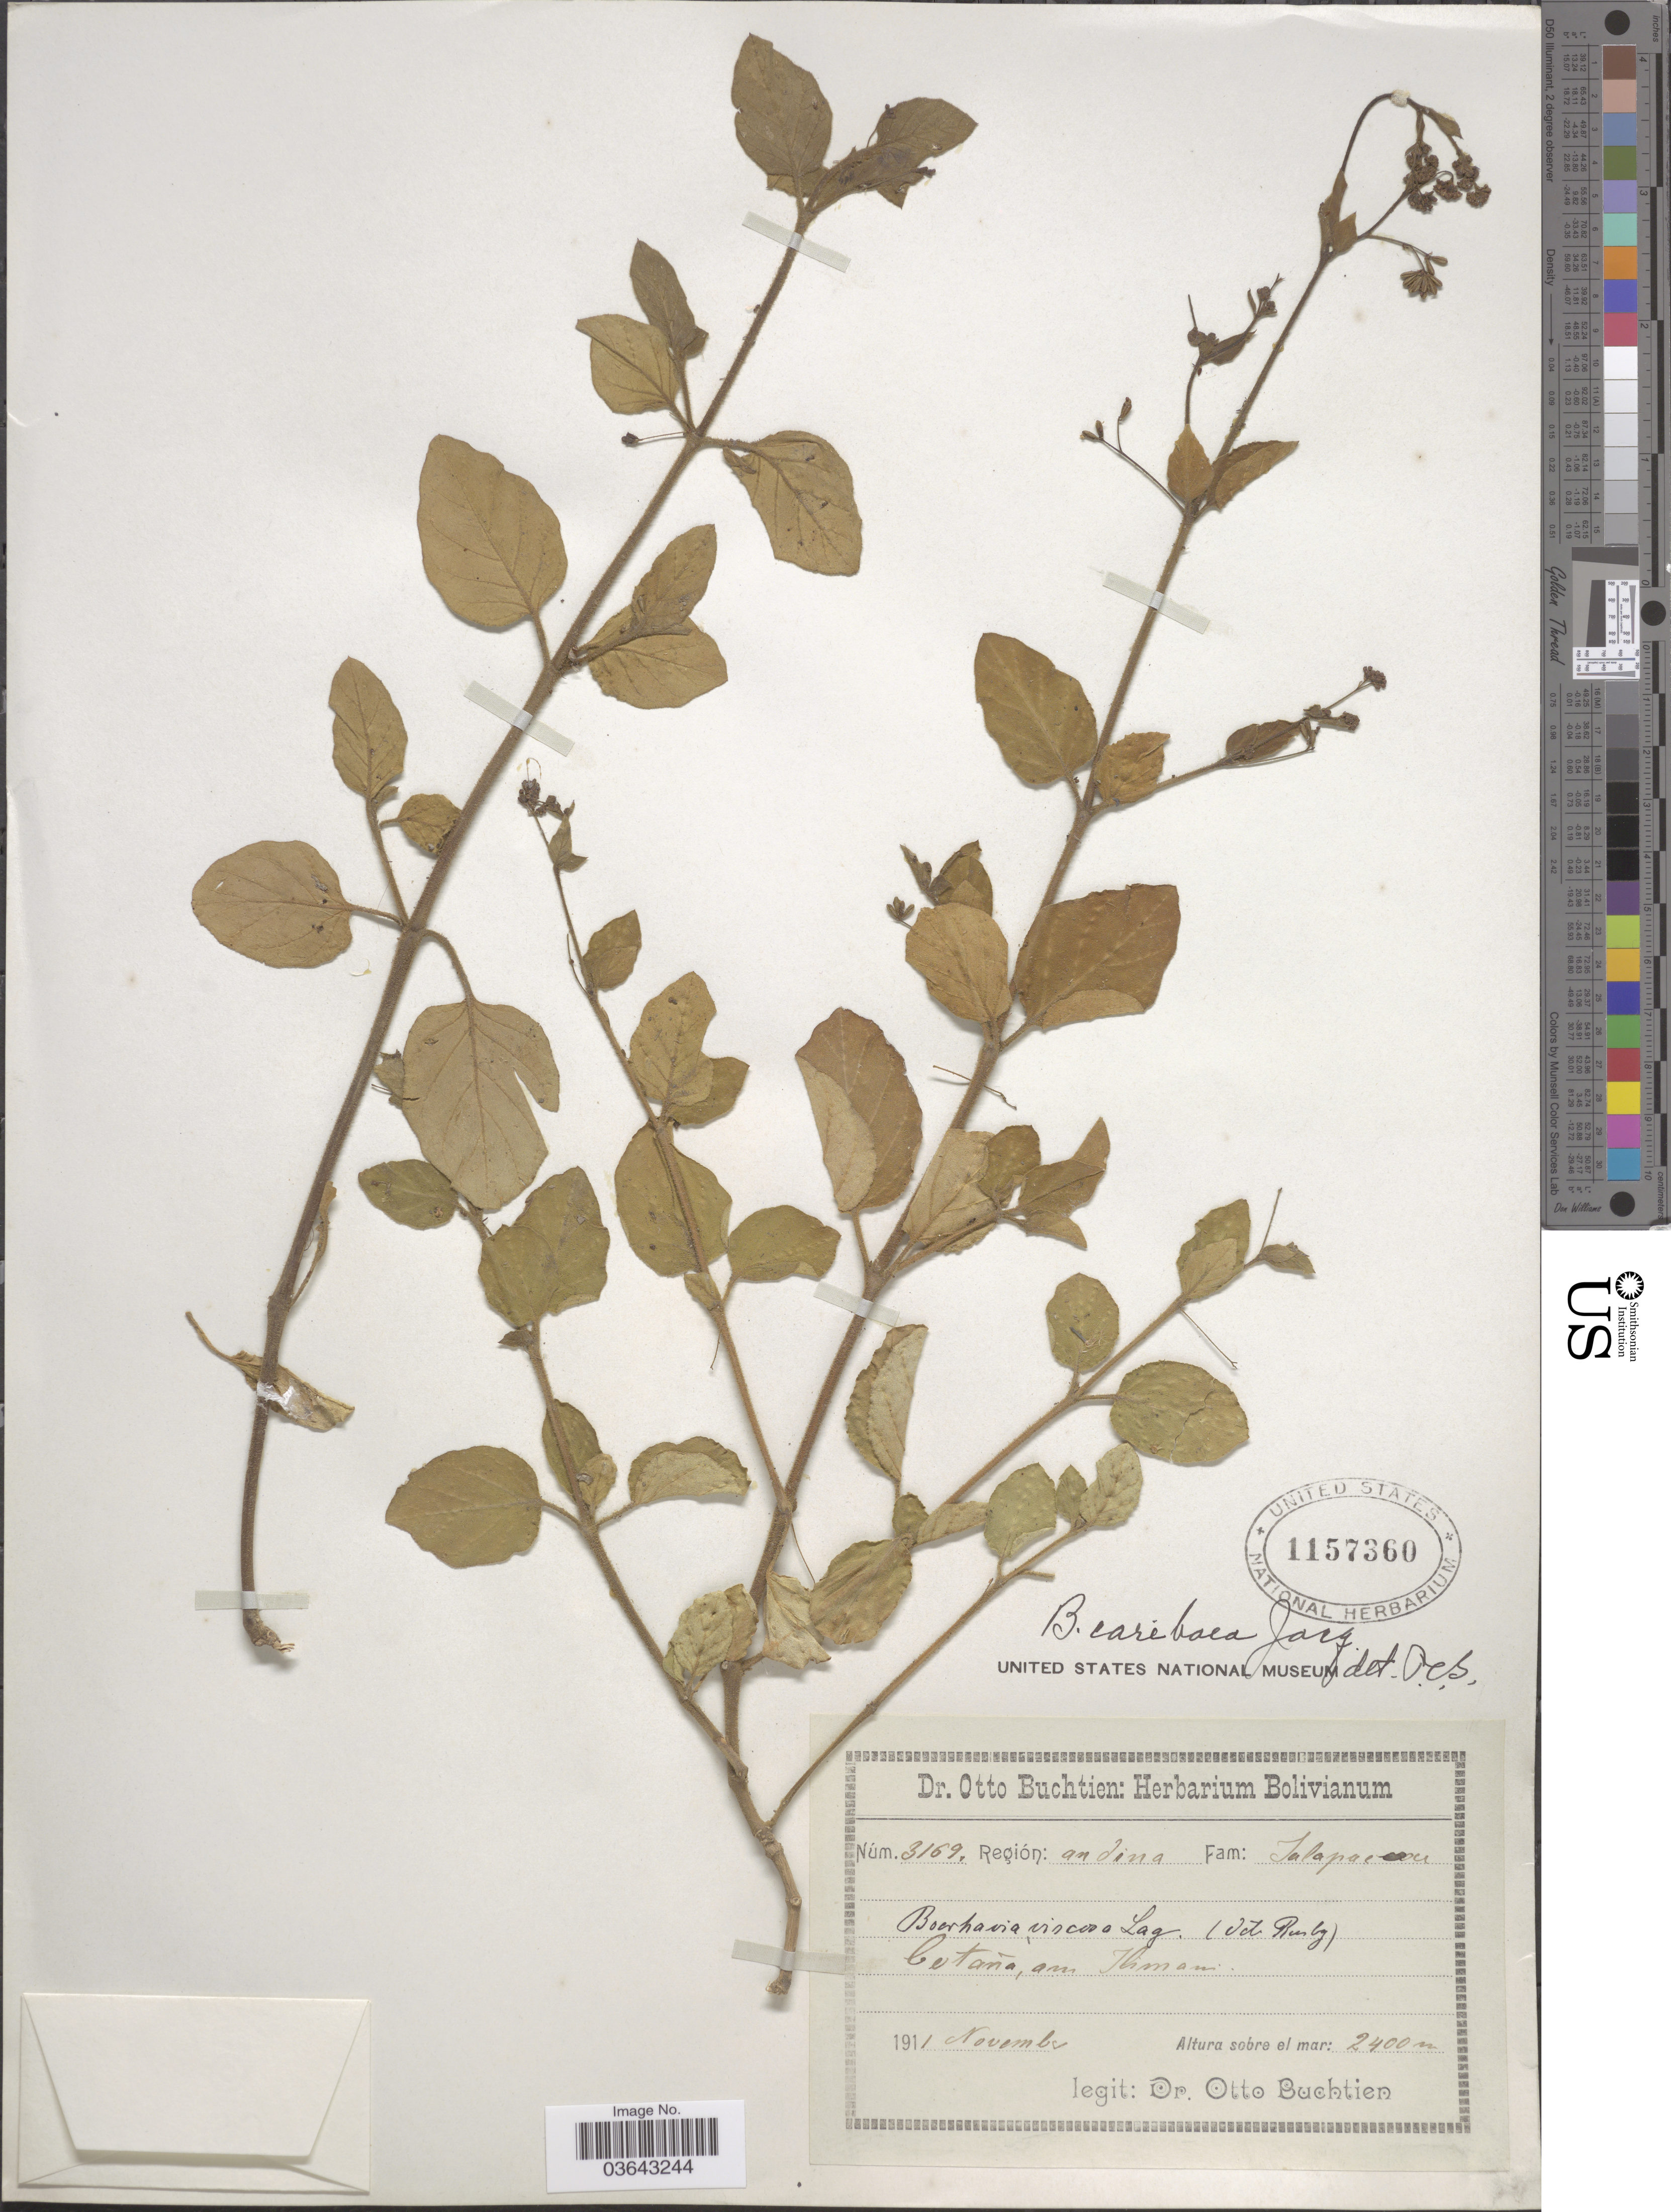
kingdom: Plantae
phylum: Tracheophyta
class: Magnoliopsida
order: Caryophyllales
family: Nyctaginaceae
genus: Boerhavia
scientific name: Boerhavia diffusa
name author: L.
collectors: O. Buchtien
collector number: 3169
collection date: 1911-11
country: Bolivia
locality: Región: andina. Cotaña, am Ilimani.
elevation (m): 2400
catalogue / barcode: US 1157360